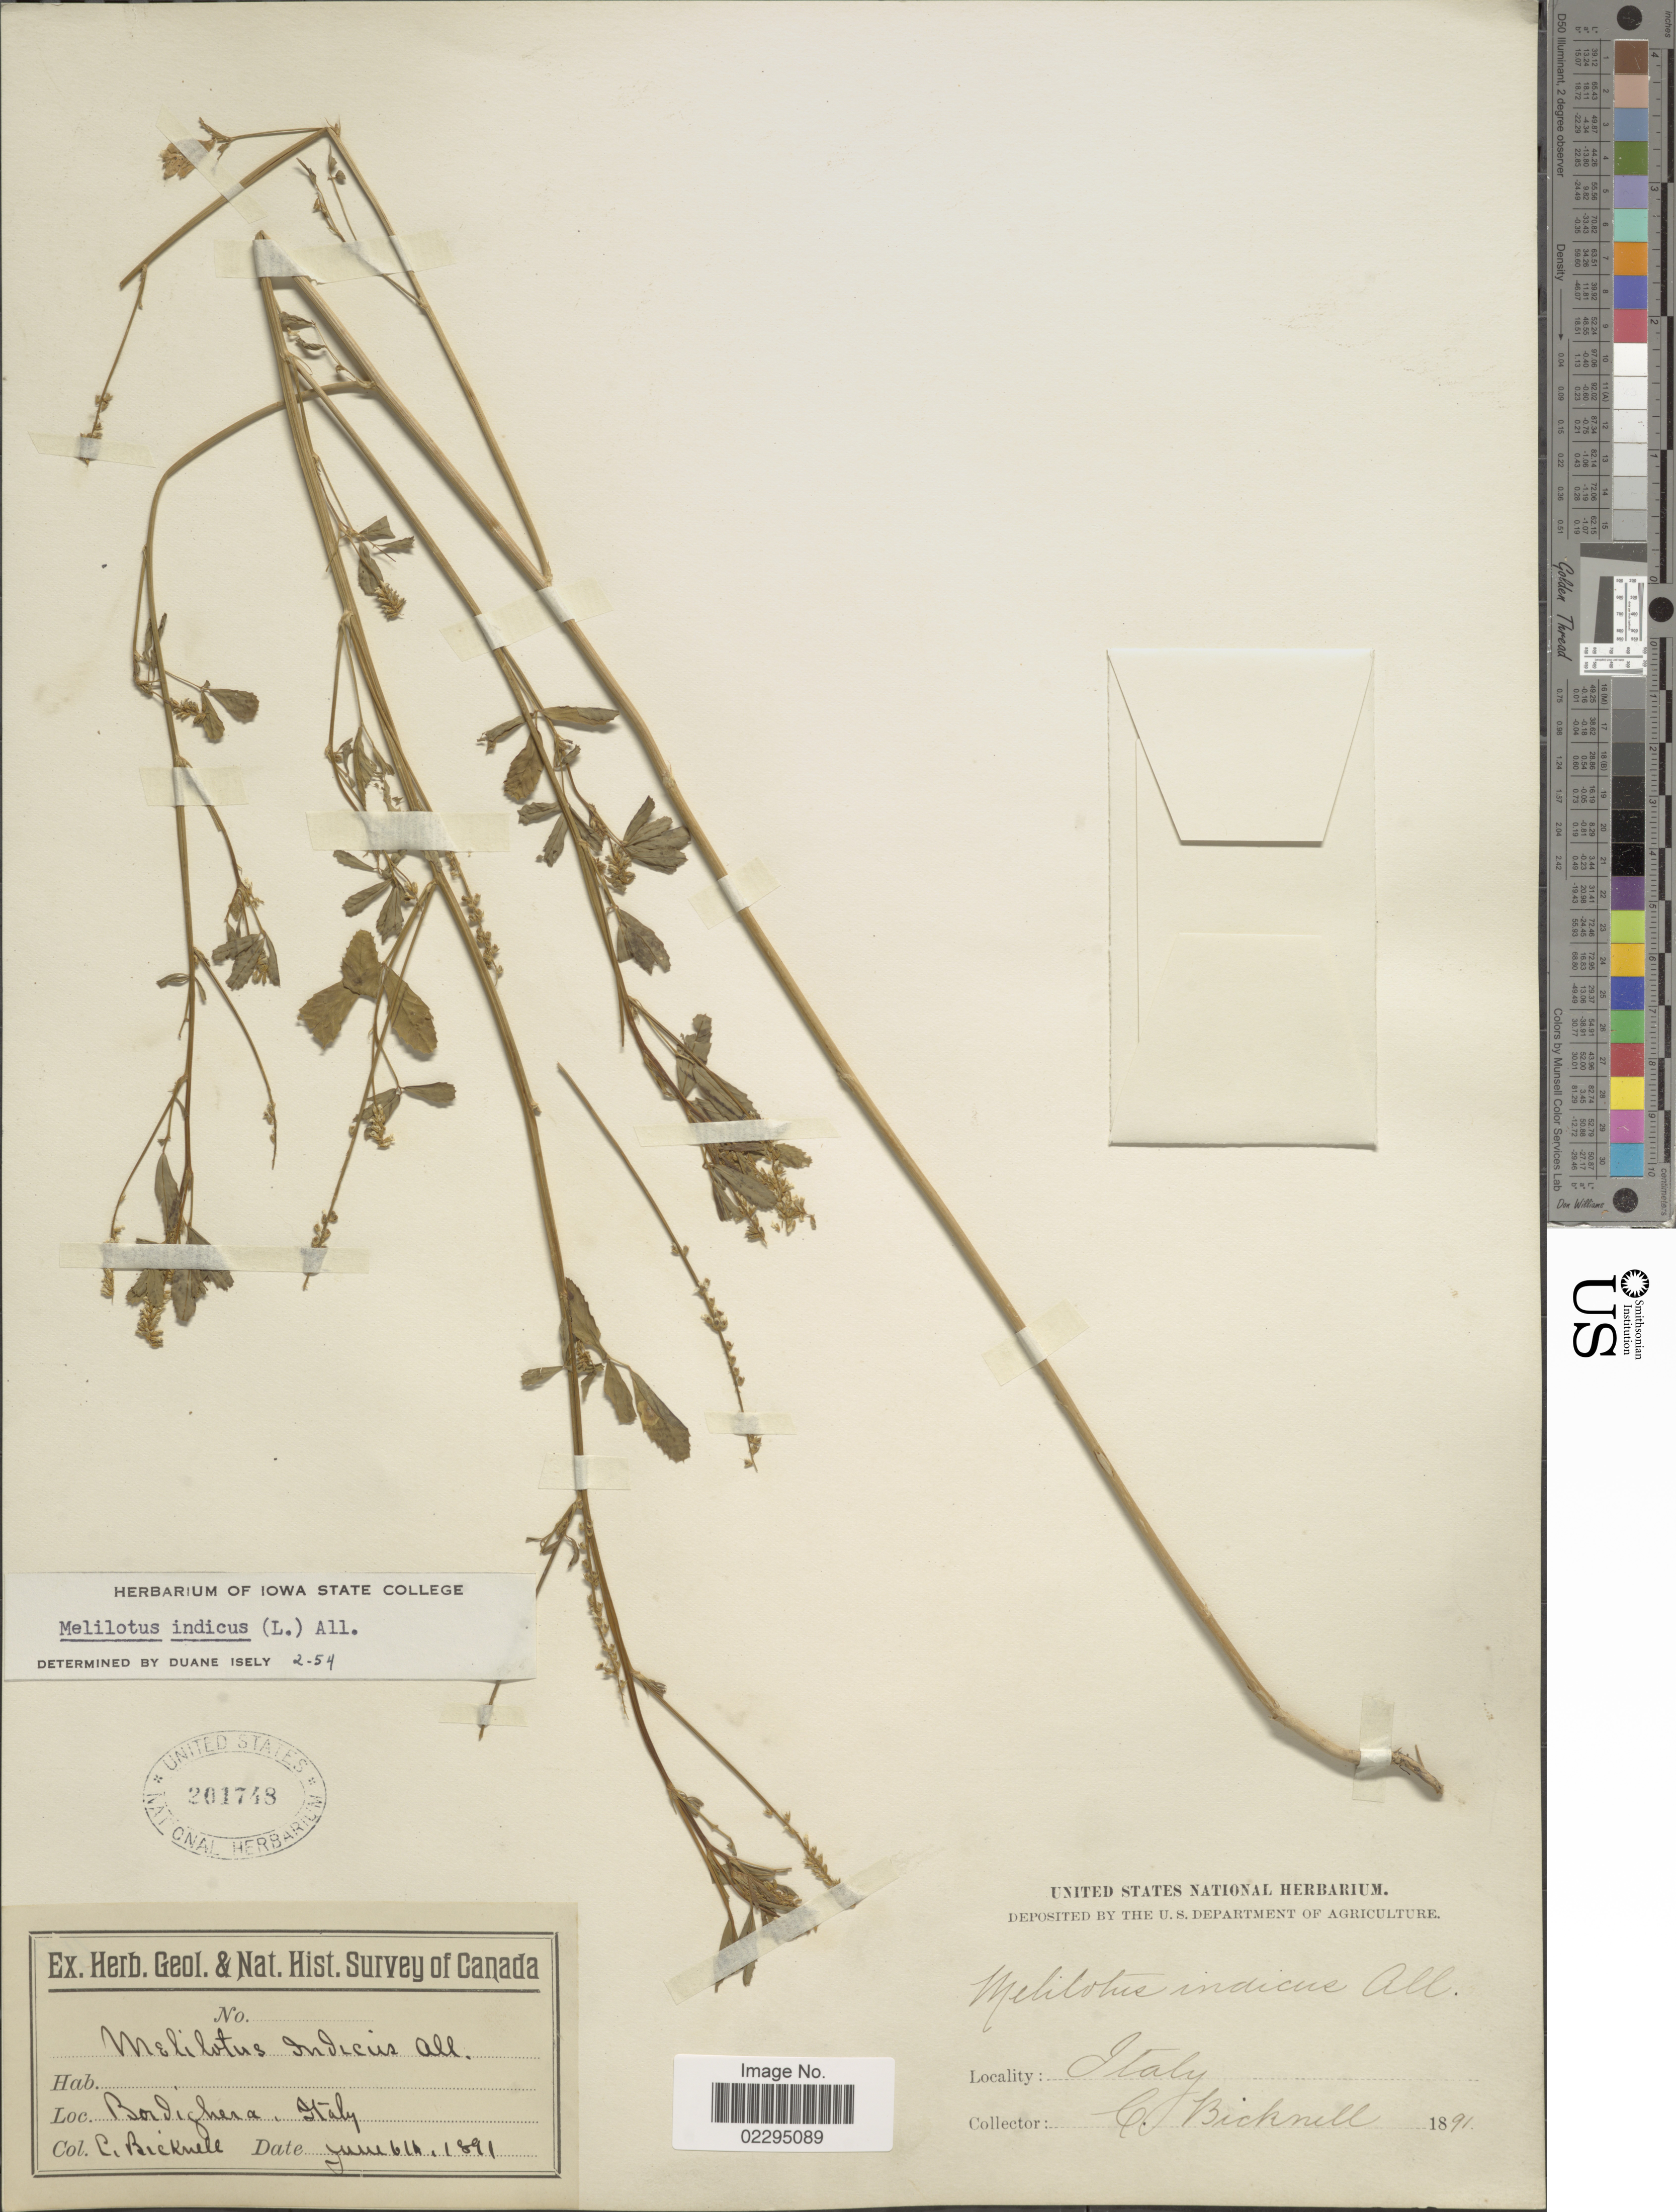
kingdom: Plantae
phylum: Tracheophyta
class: Magnoliopsida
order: Fabales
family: Fabaceae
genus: Melilotus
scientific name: Melilotus indicus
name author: (L.) All.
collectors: C. Bicknell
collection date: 1891-06-06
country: Italy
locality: Bordichera [interpreted], Italy.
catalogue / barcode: US 201748